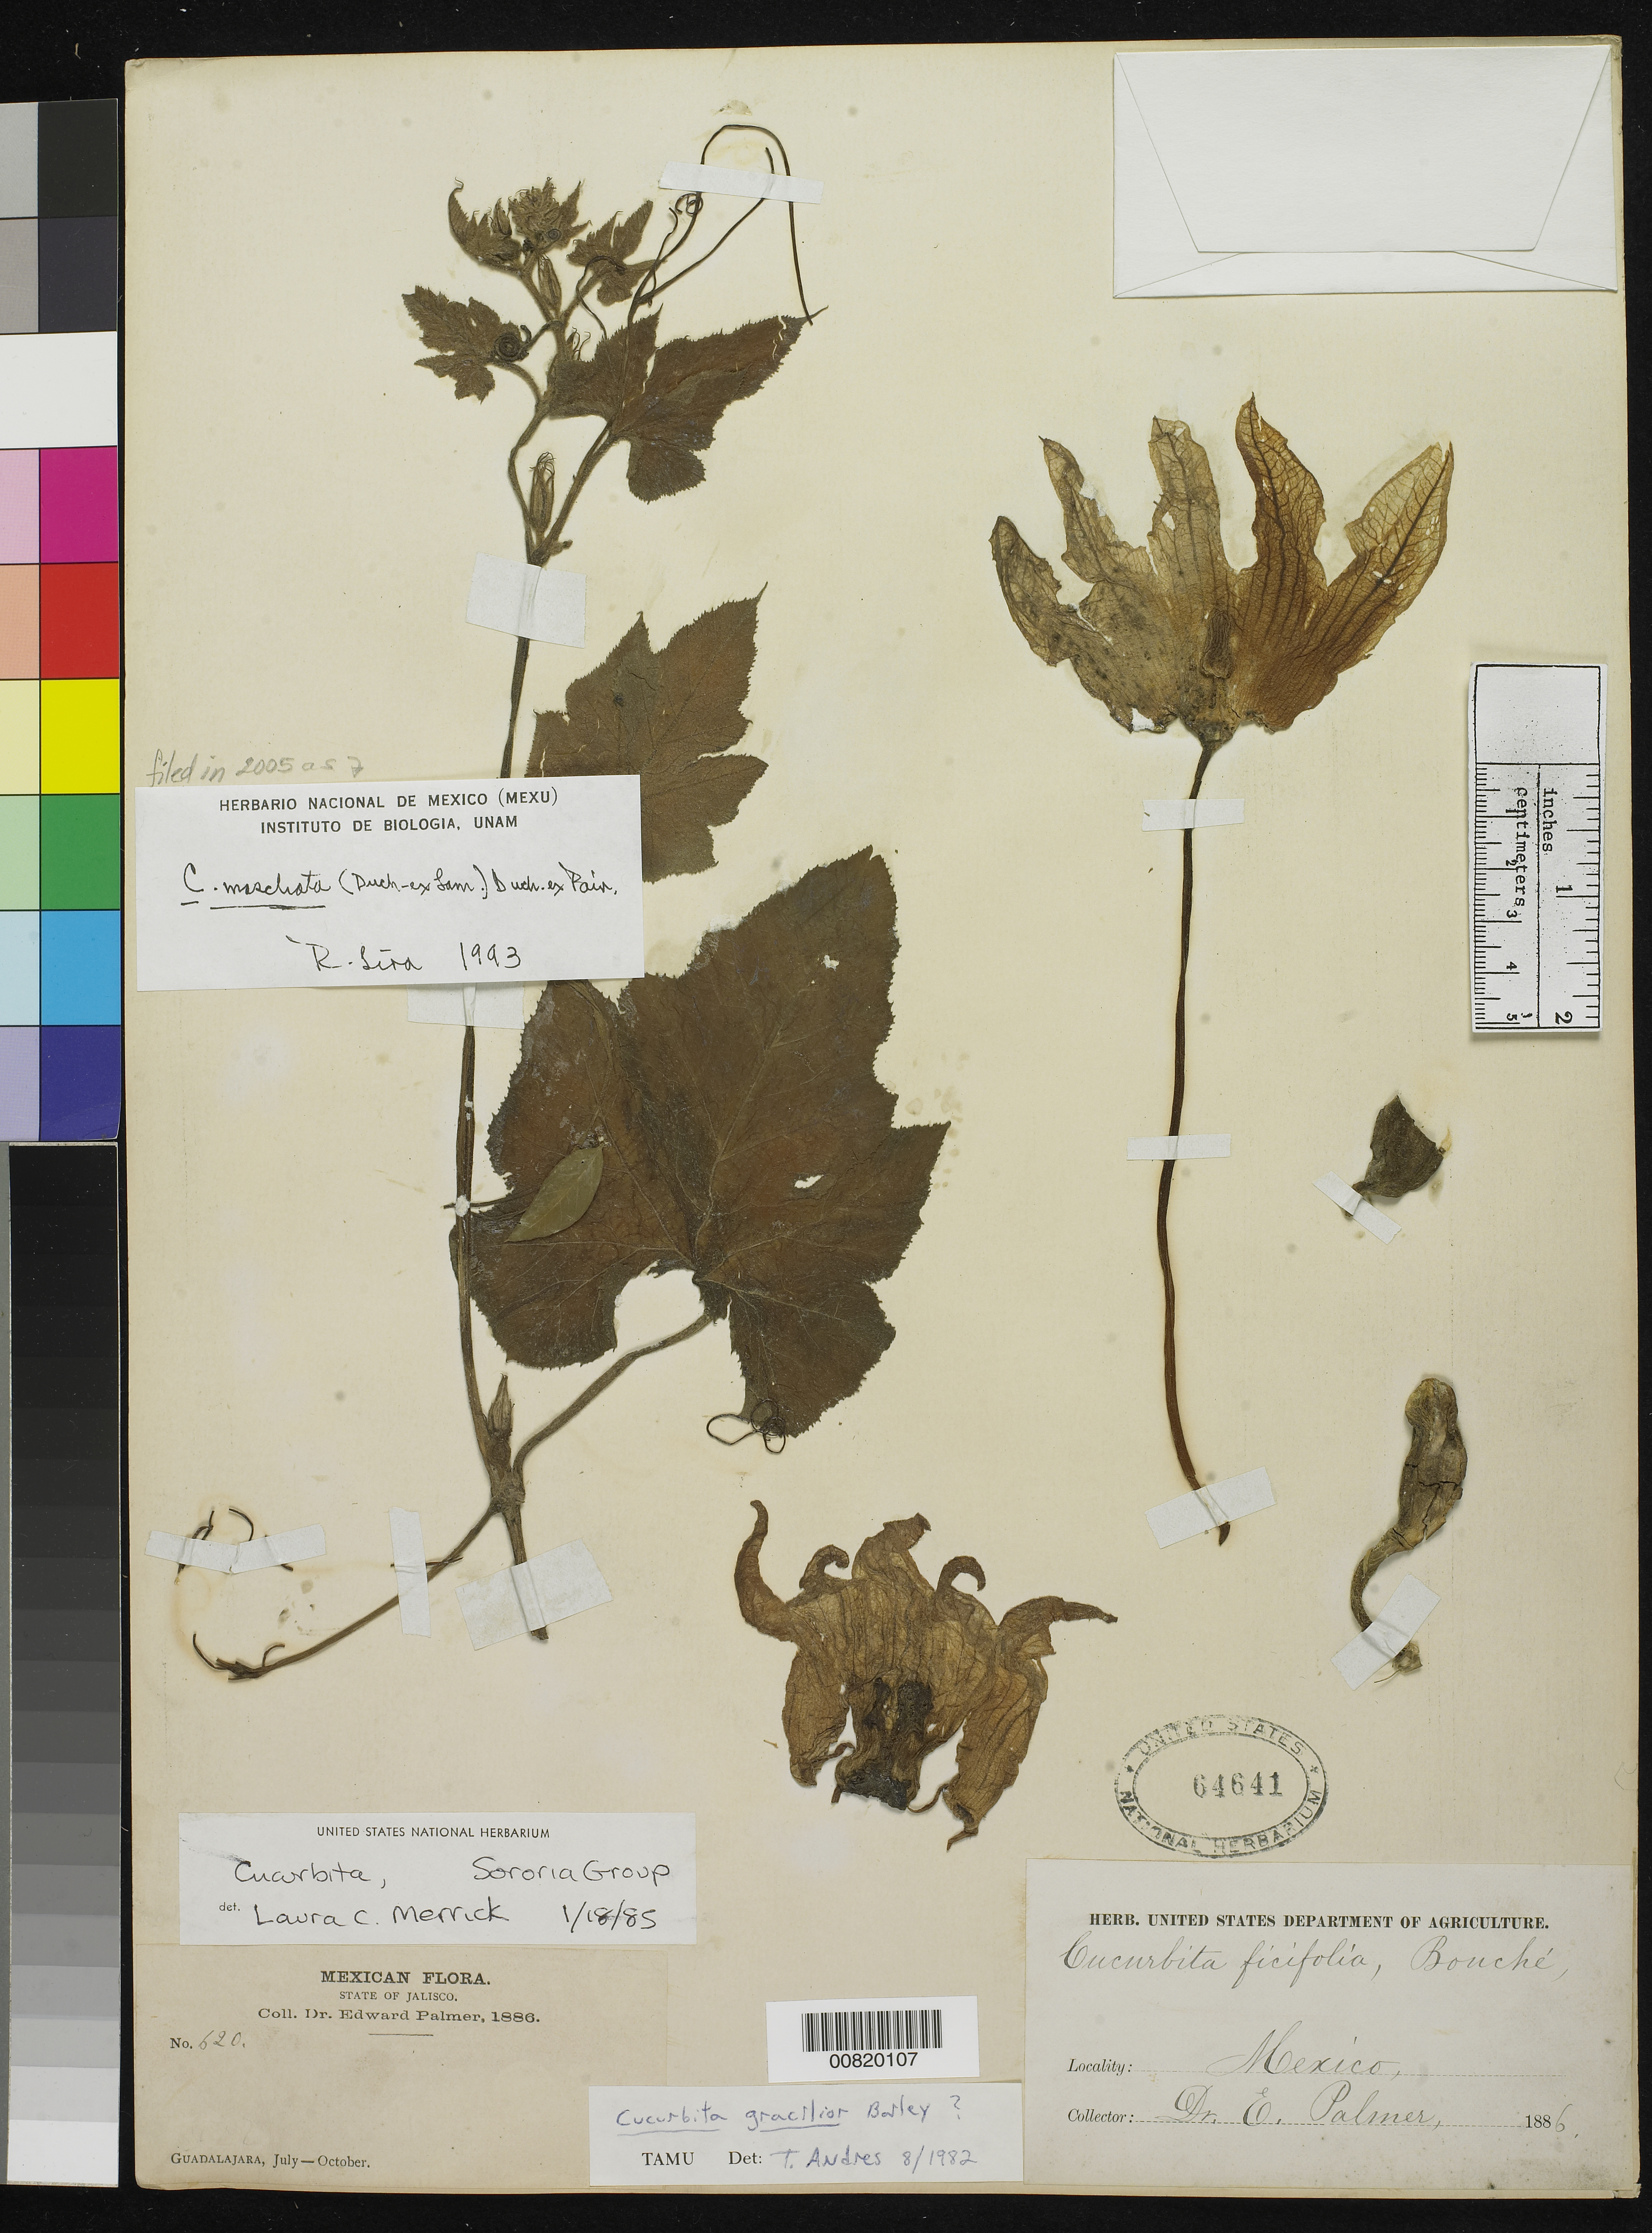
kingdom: Plantae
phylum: Tracheophyta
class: Magnoliopsida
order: Cucurbitales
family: Cucurbitaceae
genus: Cucurbita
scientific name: Cucurbita moschata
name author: Duchesne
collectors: E. Palmer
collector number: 620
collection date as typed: Jul 1886 to -- Oct 1886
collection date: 1886-07/1886-10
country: Mexico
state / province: Jalisco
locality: Guadalajara, Jalisco.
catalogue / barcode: US 64641